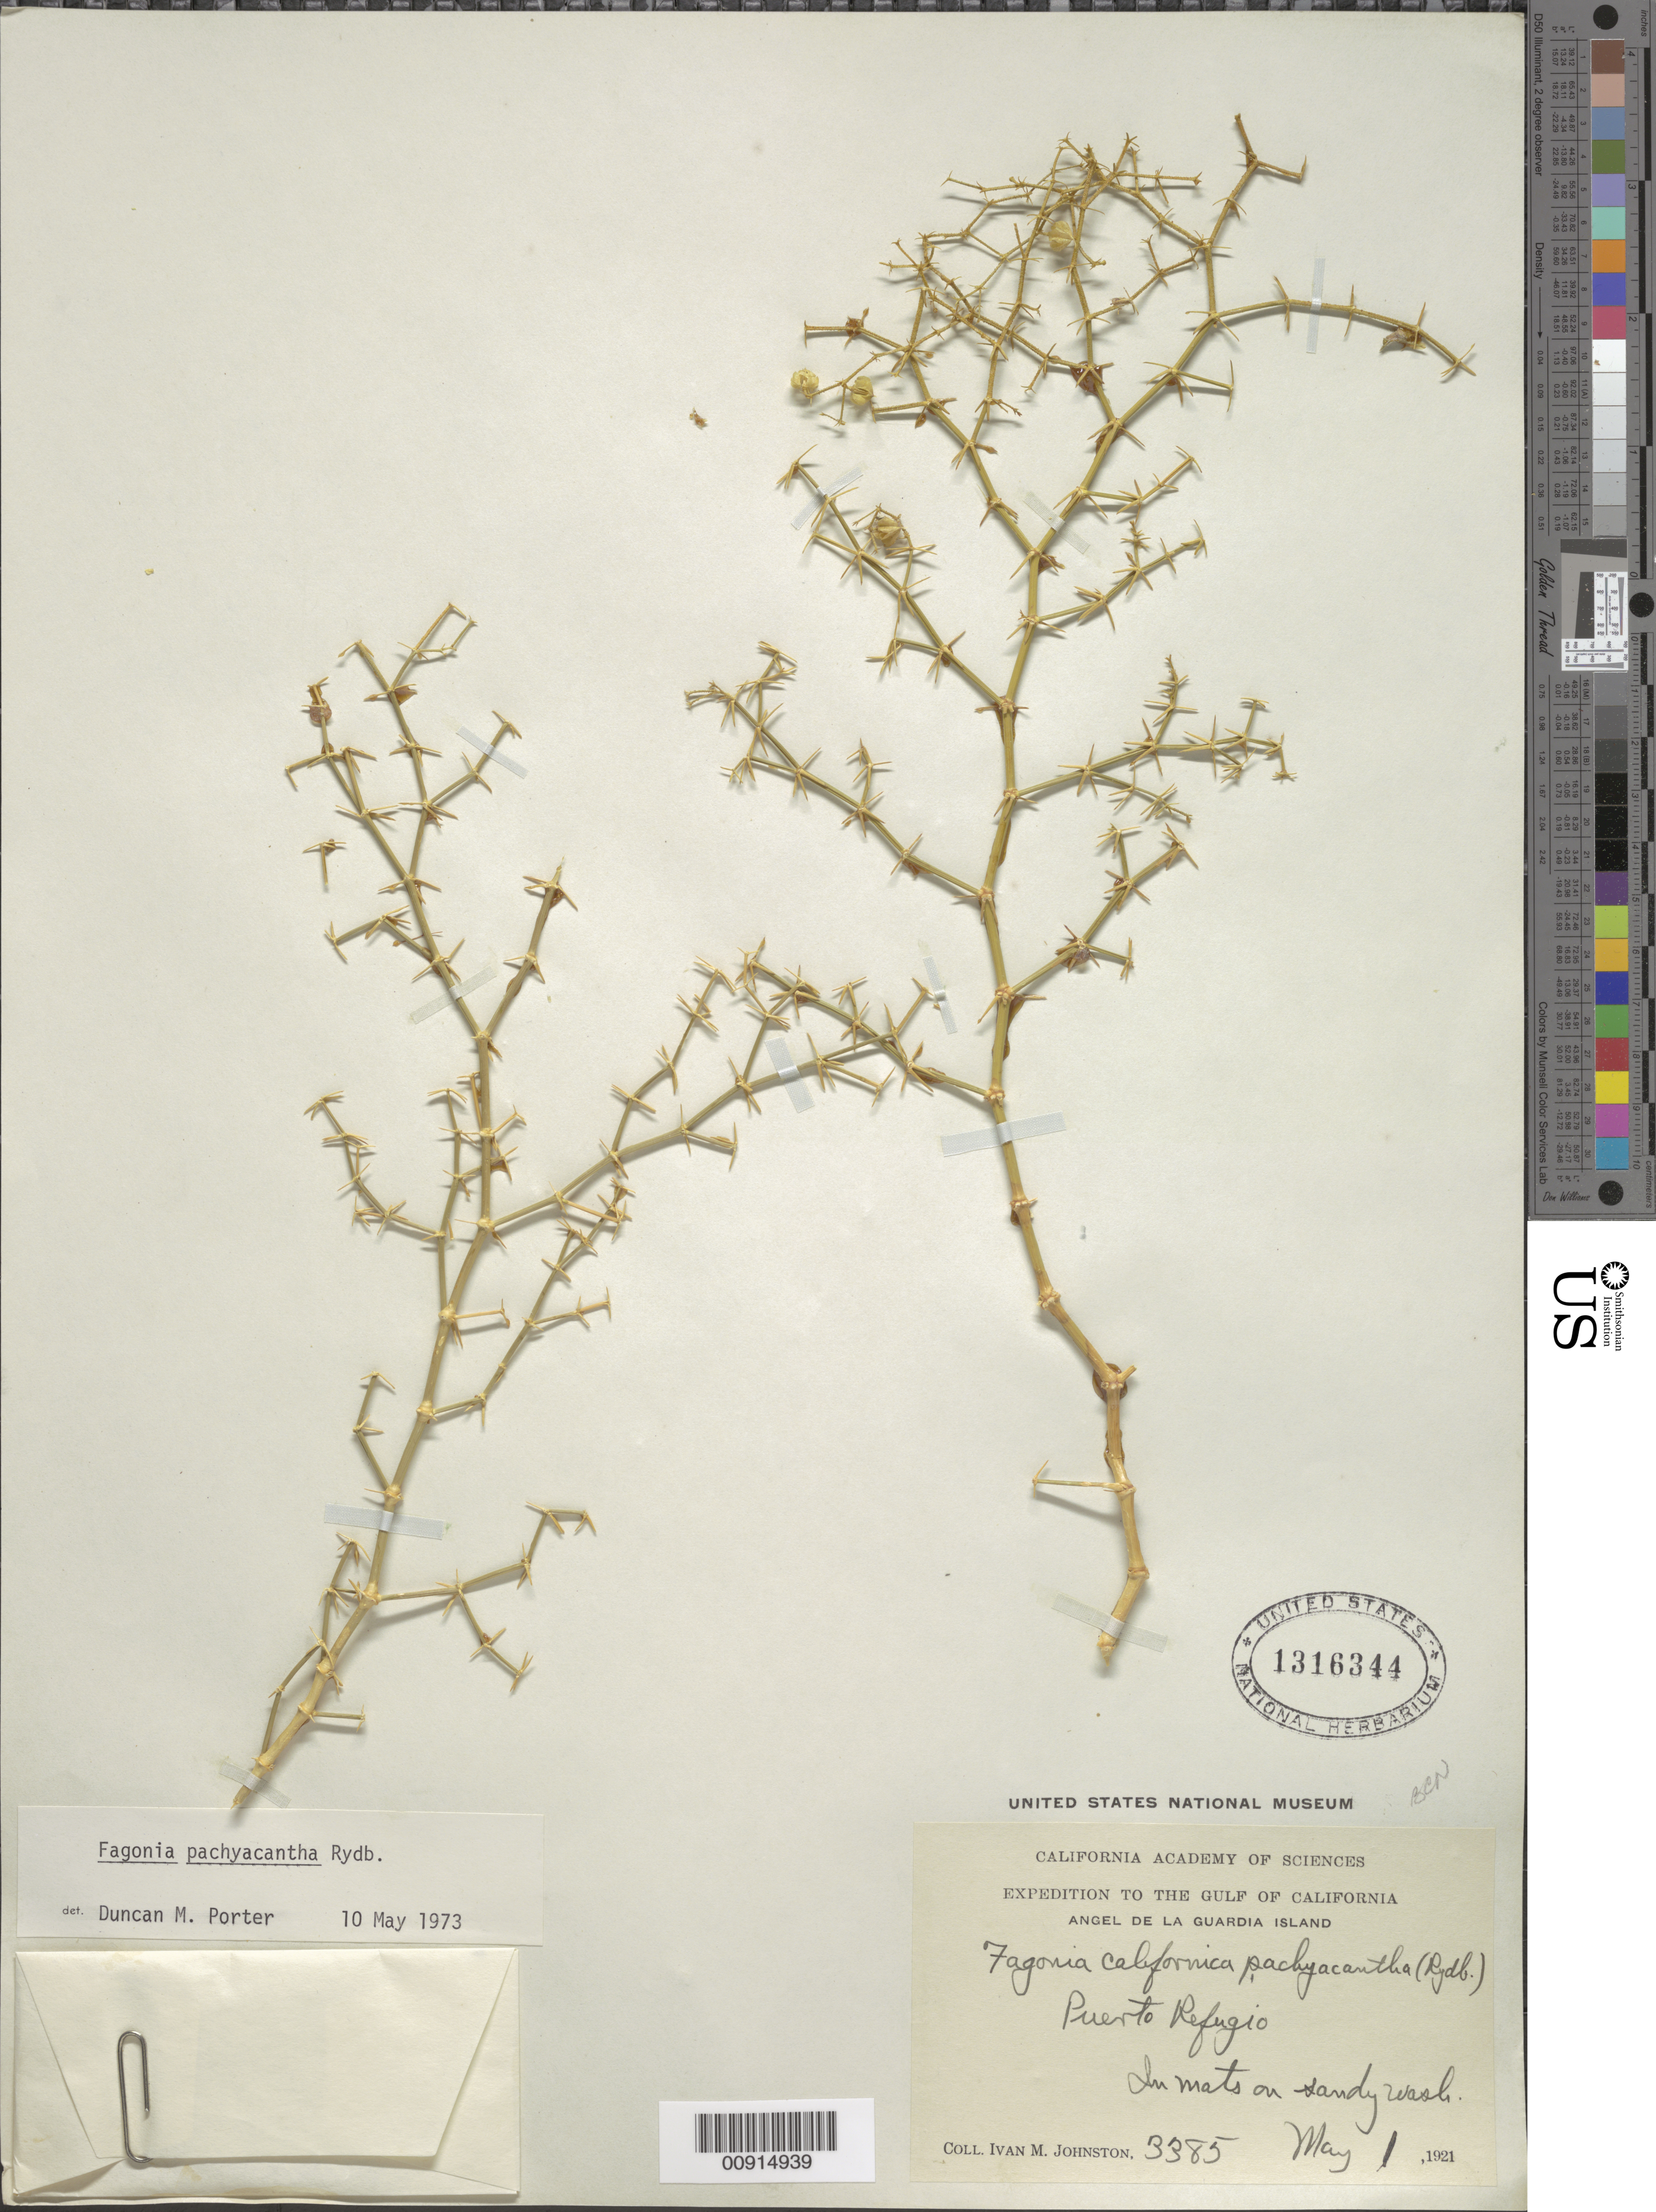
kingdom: Plantae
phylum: Tracheophyta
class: Magnoliopsida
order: Zygophyllales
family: Zygophyllaceae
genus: Fagonia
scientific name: Fagonia pachyacantha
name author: Rydb.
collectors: I.M. Johnston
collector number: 3385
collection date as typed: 01 May 1921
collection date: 1921-05-01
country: Mexico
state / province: Baja California Norte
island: Angel de la Guarda I.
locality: Angel de la Guarda Island: Puerto Refugio.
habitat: In mats on sandy wash.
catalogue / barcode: US 1316344